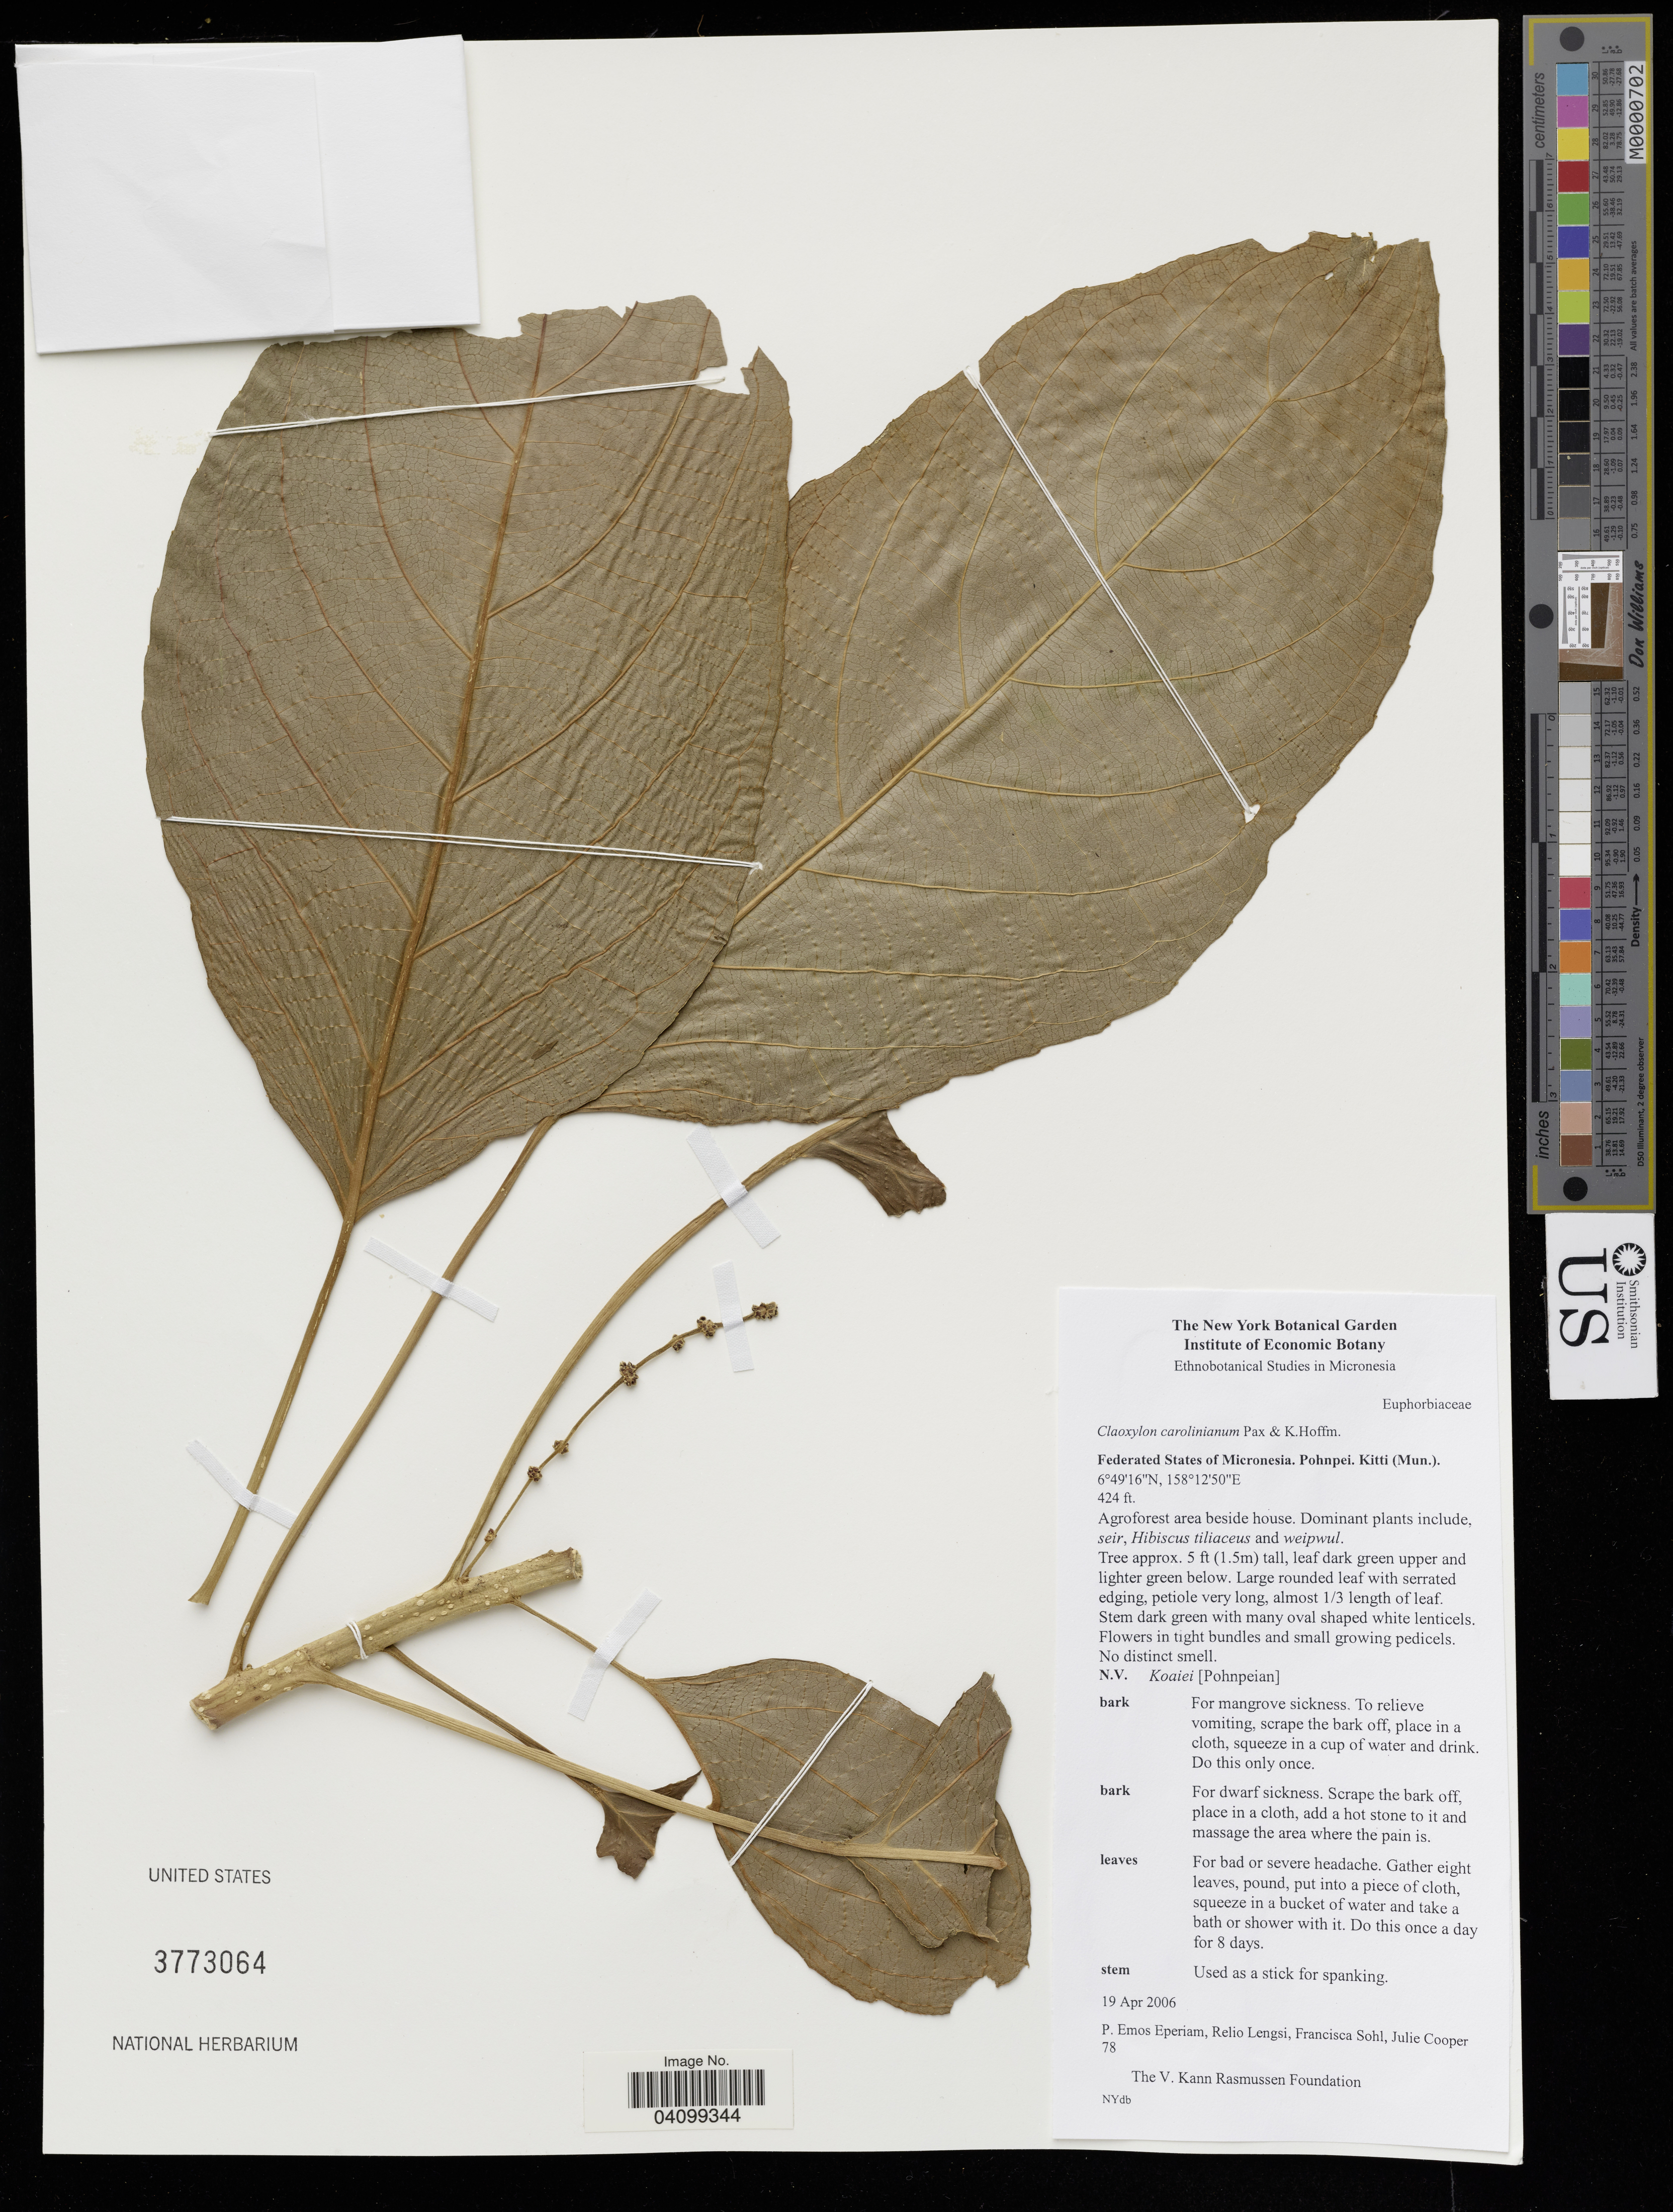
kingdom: Plantae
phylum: Tracheophyta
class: Magnoliopsida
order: Malpighiales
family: Euphorbiaceae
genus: Claoxylon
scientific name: Claoxylon carolinianum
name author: Pax & K. Hoffm.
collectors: P. Eperiam, R. Lengsi, F. Sohl & J. Cooper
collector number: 78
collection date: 2006-04-19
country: Micronesia, Federated States of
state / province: Pohnpei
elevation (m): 129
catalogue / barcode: US 3773064